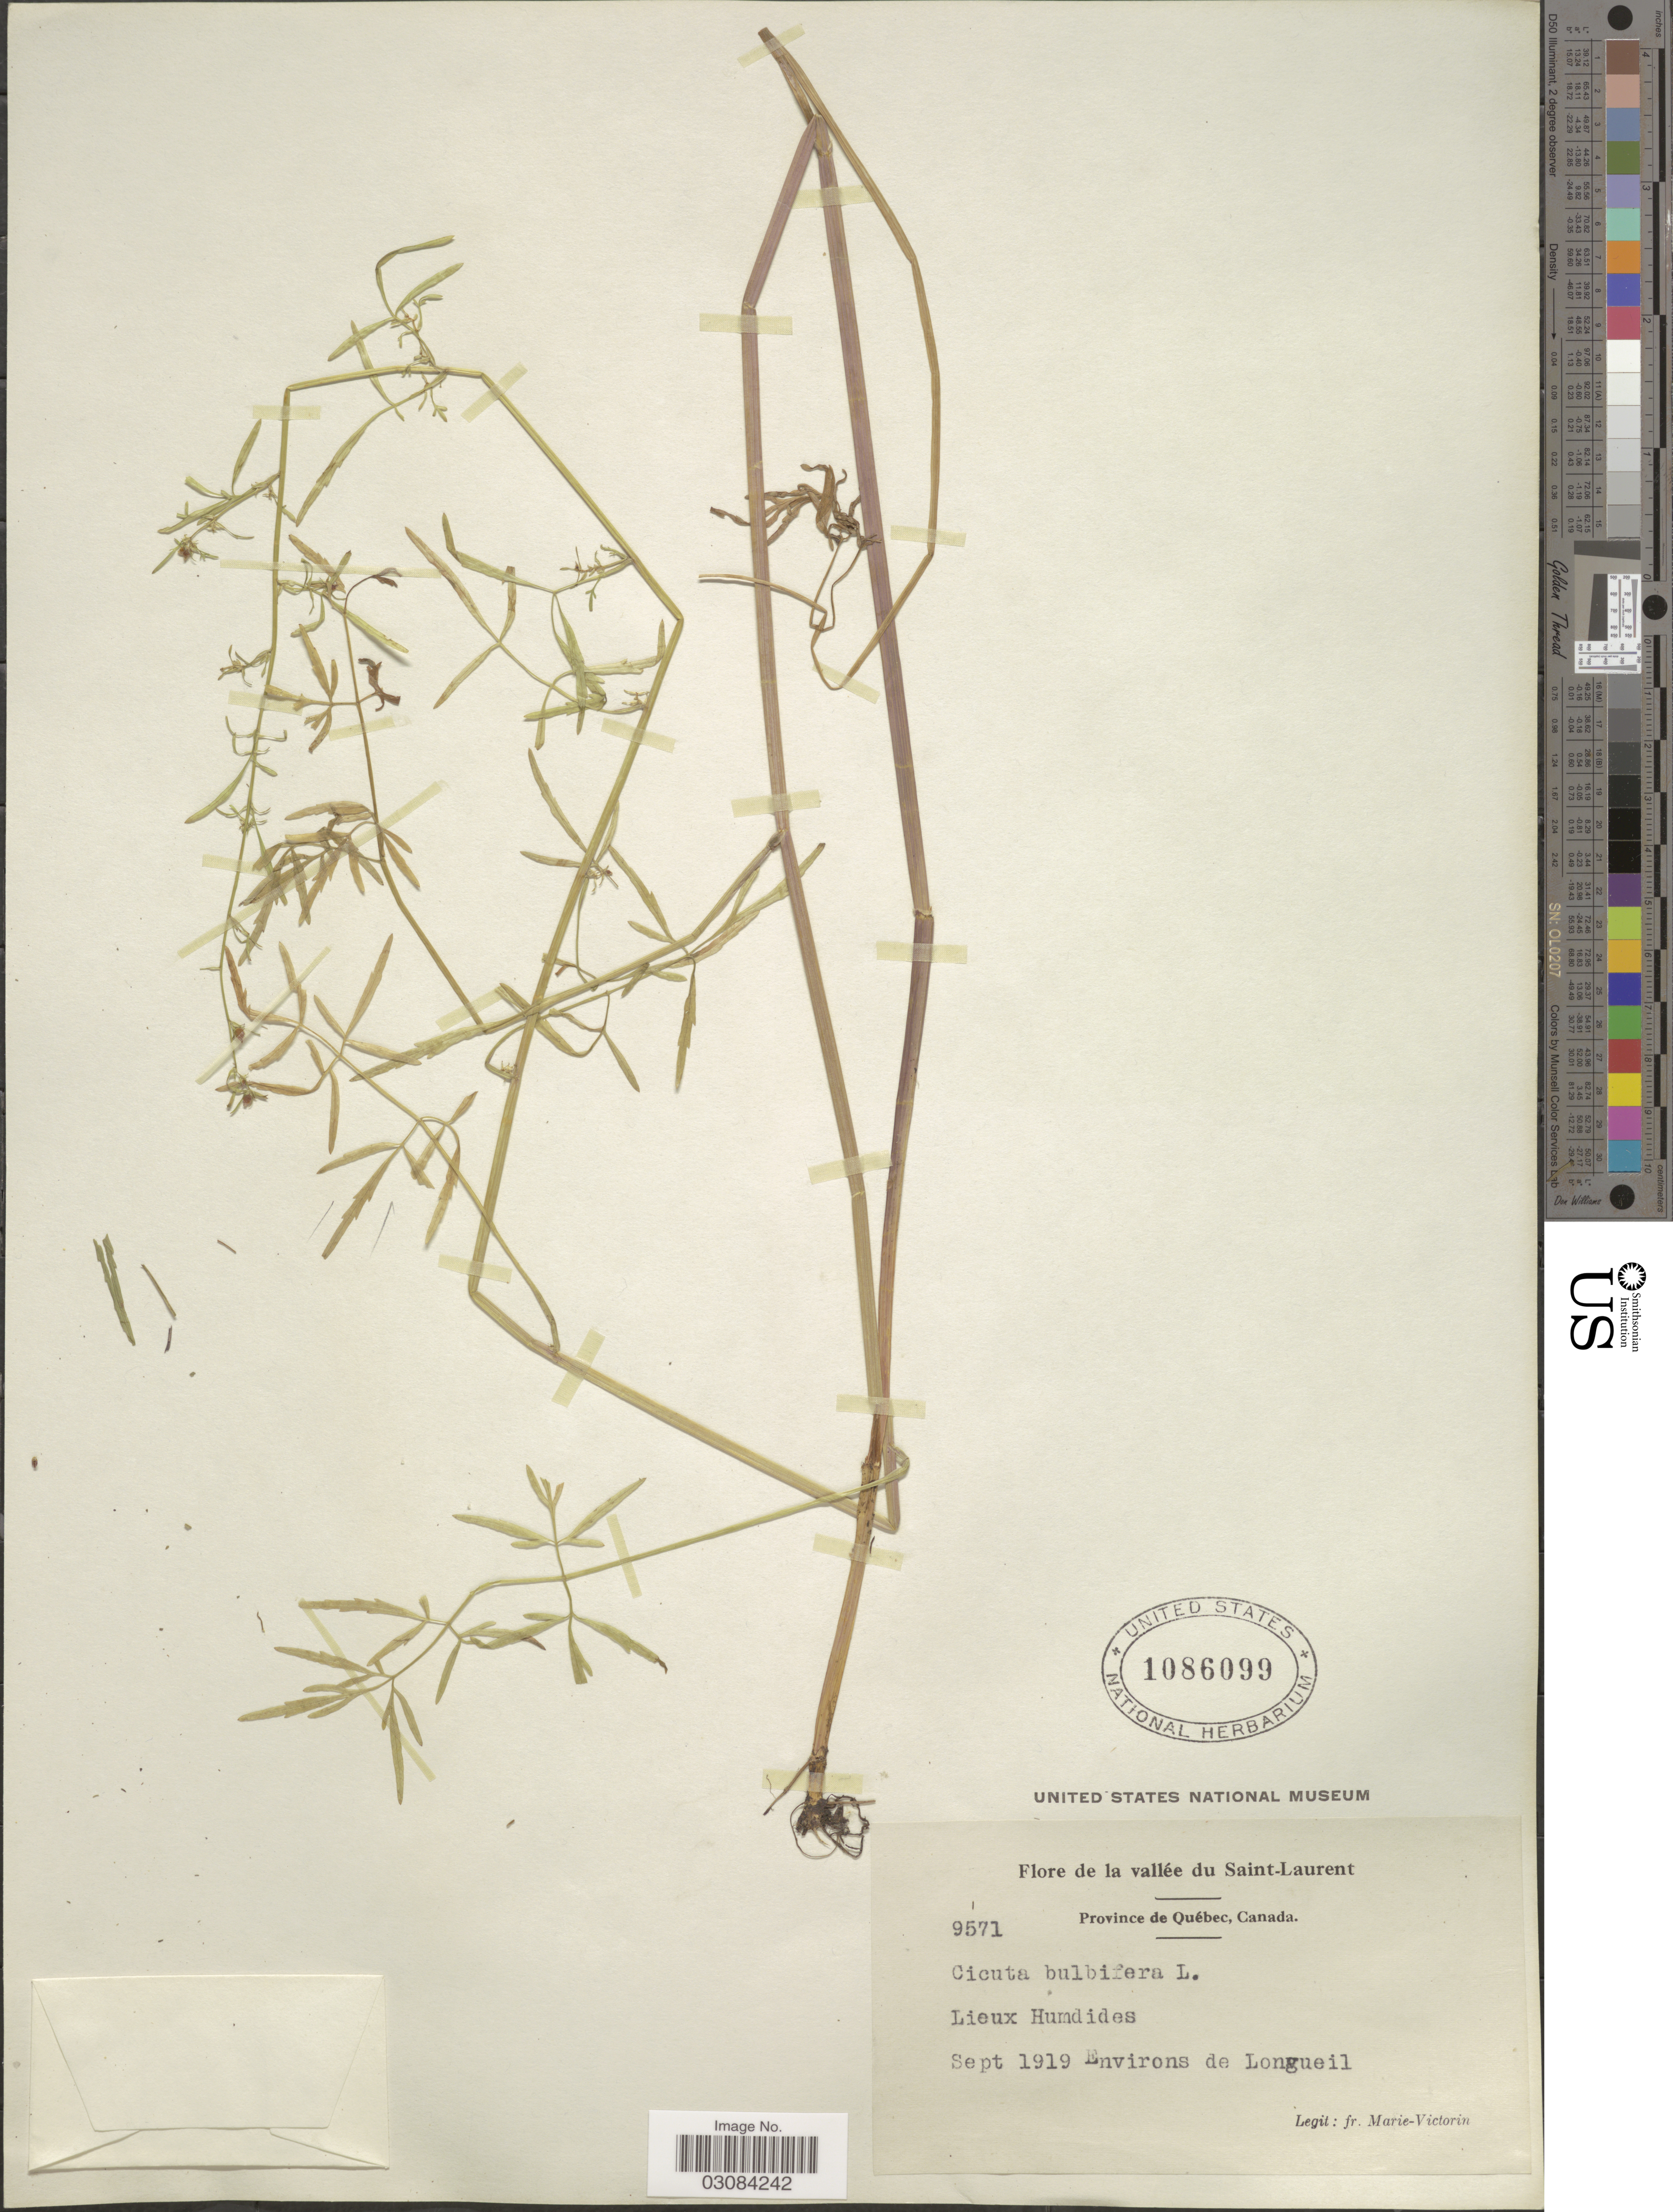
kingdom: Plantae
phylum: Tracheophyta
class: Magnoliopsida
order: Apiales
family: Apiaceae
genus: Cicuta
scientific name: Cicuta bulbifera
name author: L.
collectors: F. Marie-Victorin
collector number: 9571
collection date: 1919-09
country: Canada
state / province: Quebec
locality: Vallée du Saint-Laurent. Province de Québec. Lieux Humdides. Environs de Longueil.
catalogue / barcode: US 1086099